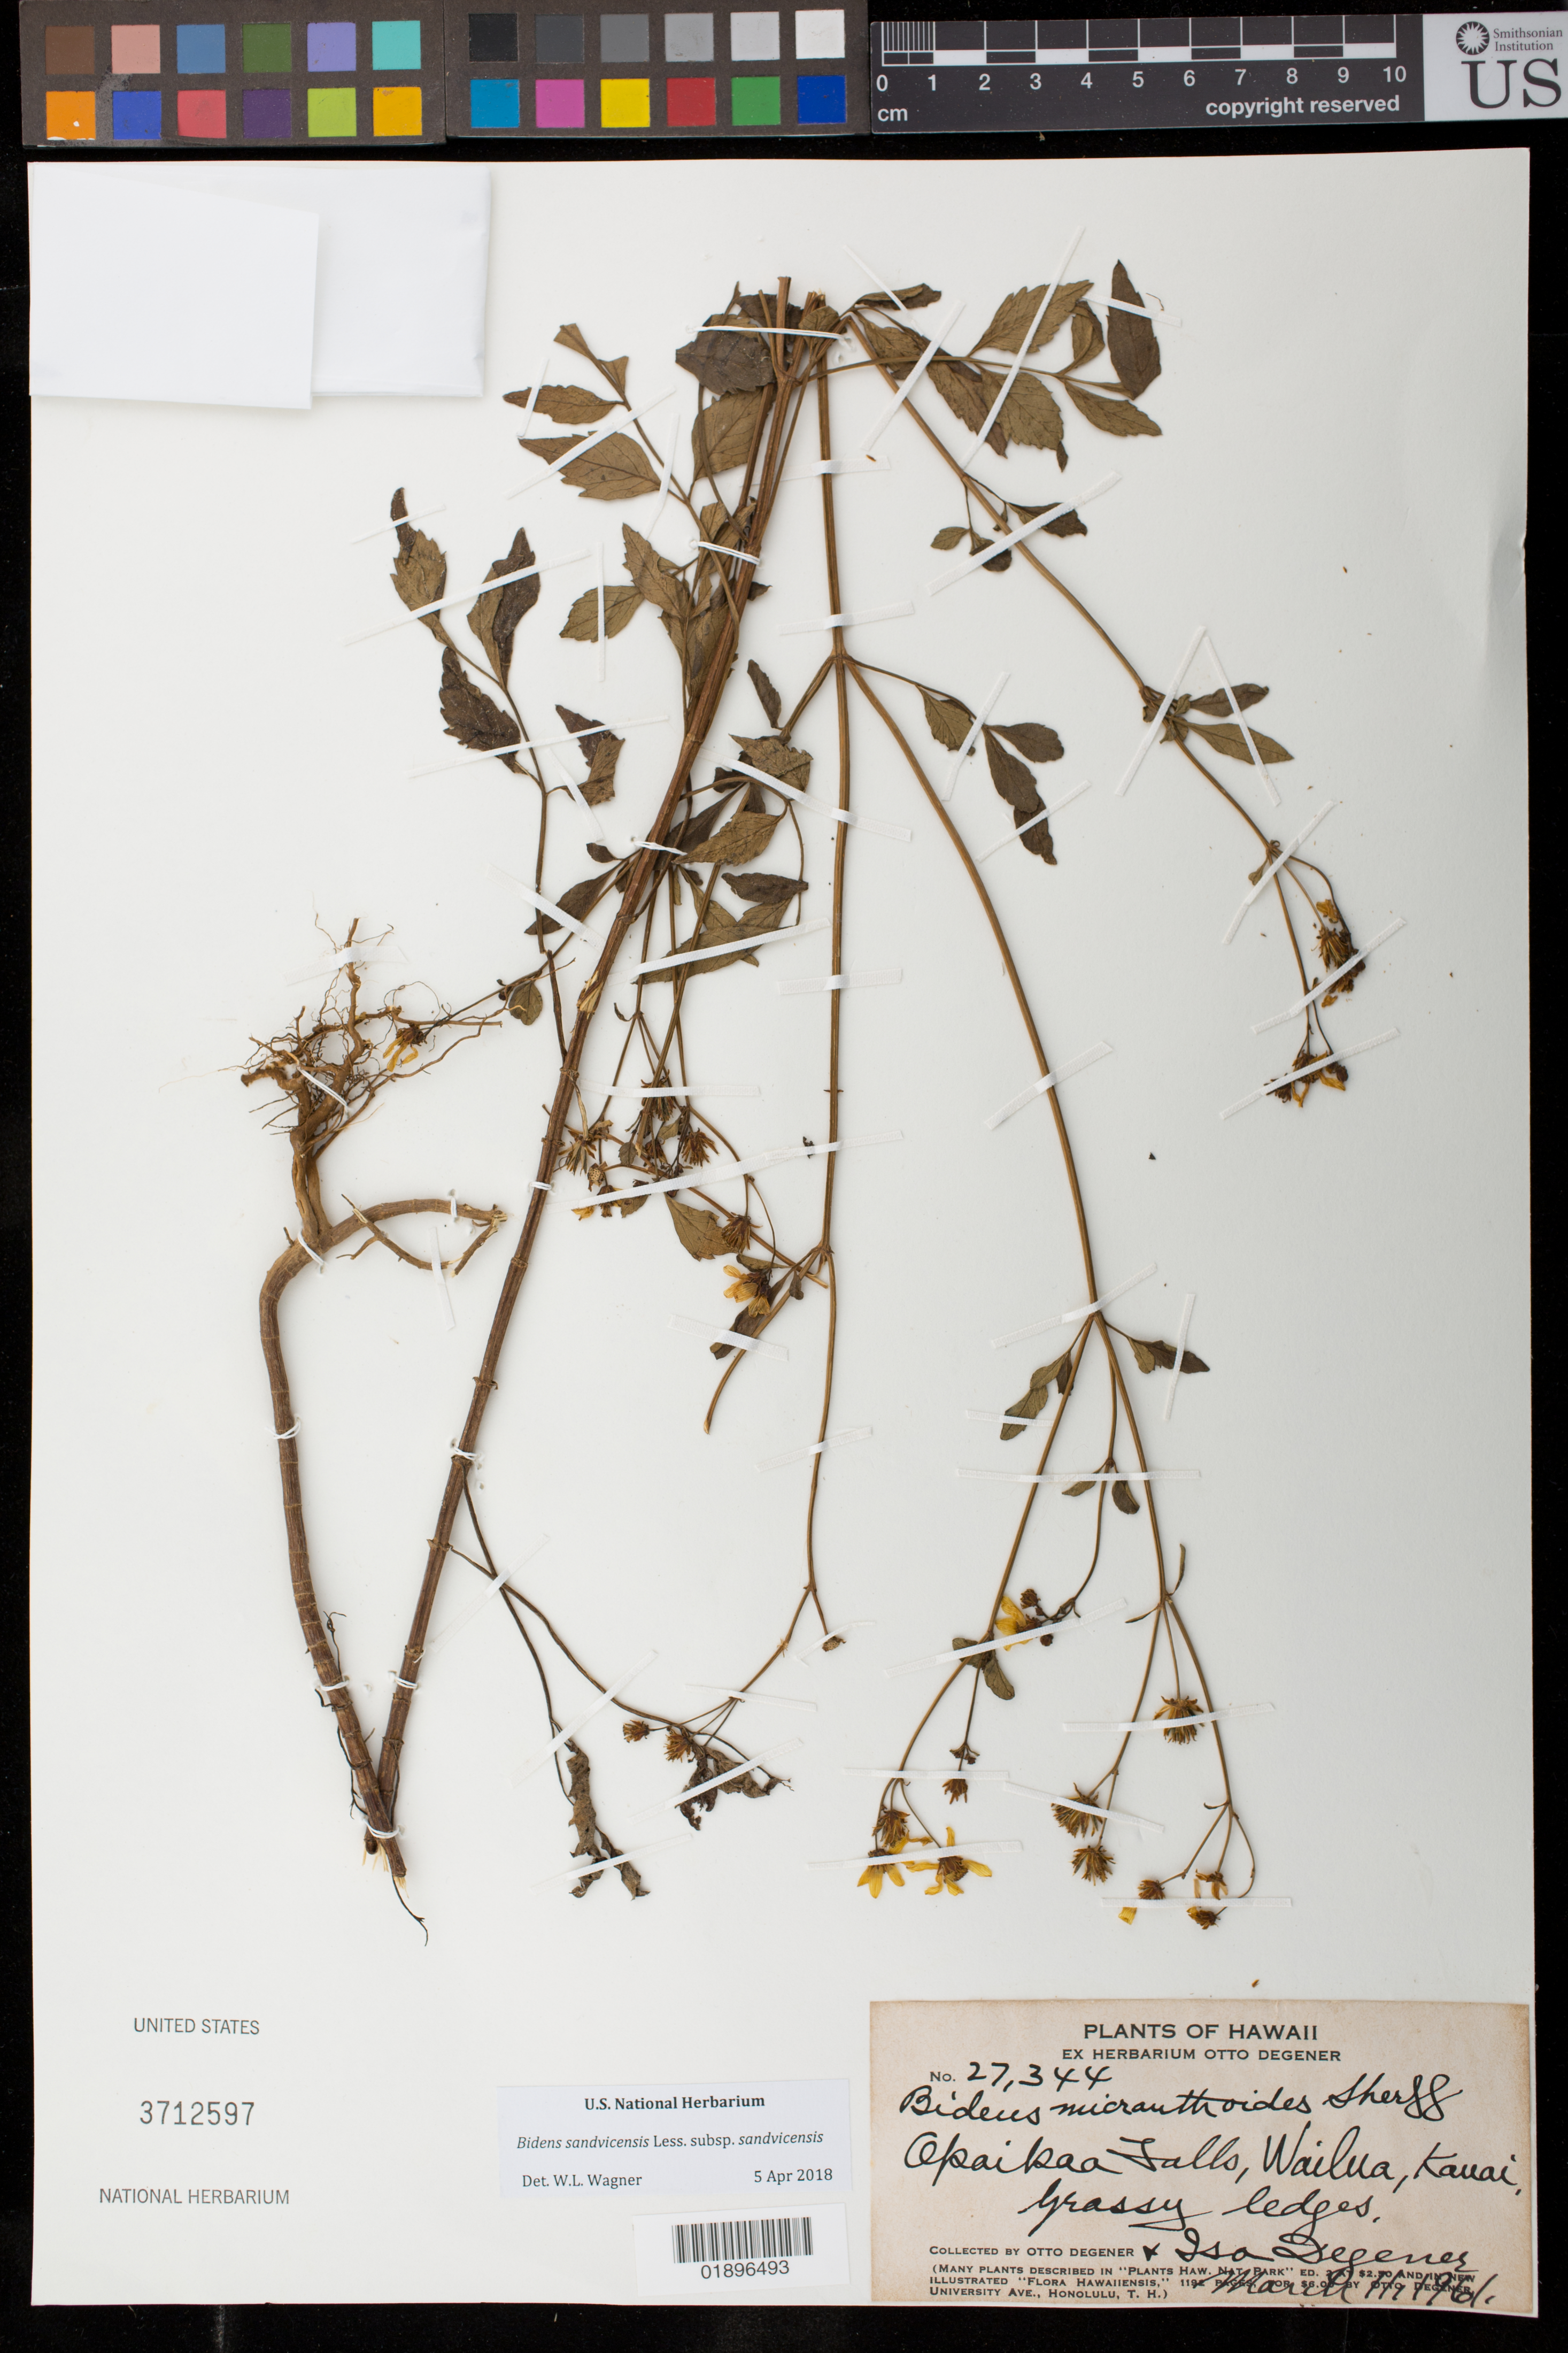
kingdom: Plantae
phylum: Tracheophyta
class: Magnoliopsida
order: Asterales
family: Asteraceae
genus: Bidens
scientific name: Bidens sandvicensis subsp. sandvicensis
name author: Less.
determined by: Wagner, W. L., (BOT), Smithsonian Institution - National Museum of Natural History (UNITED STATES)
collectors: O. Degener & I. Degener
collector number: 27344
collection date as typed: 11 Mar 1961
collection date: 1961-03-11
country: United States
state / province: Hawaii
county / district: Kauai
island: Kaua'i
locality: Opaekaa Falls, Wailua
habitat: Grassy ledges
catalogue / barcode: US 3712597